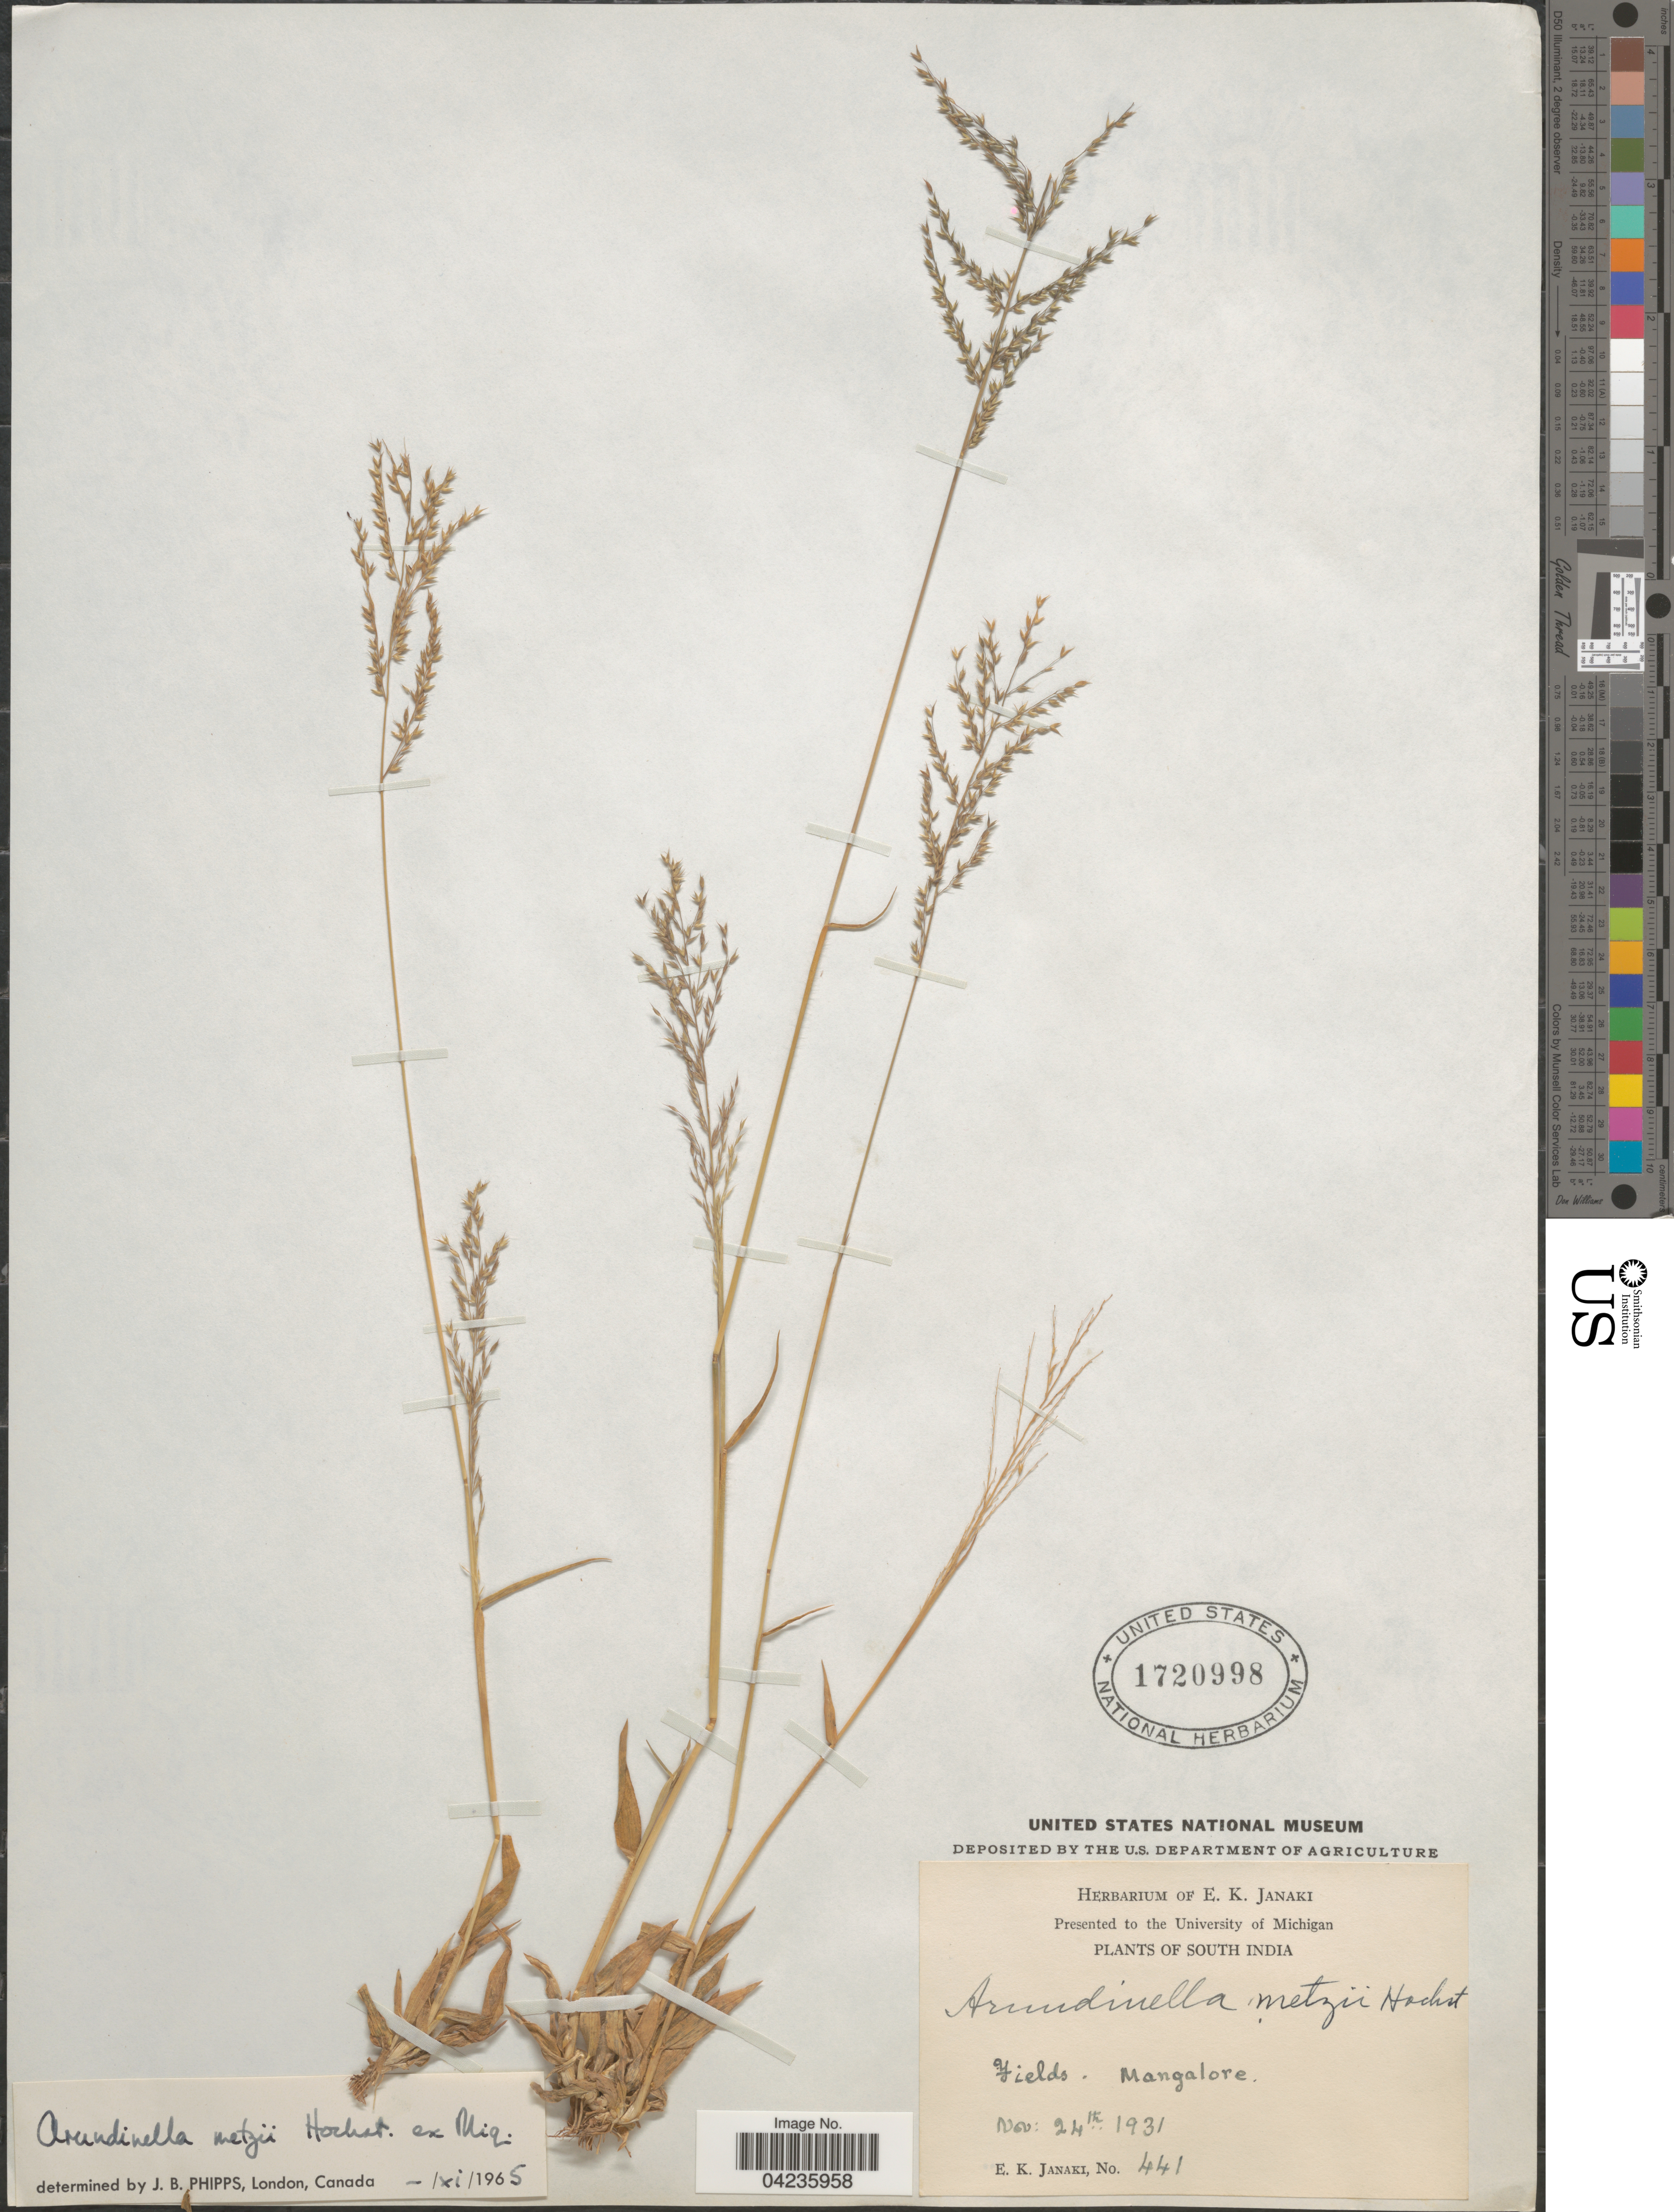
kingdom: Plantae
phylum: Tracheophyta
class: Liliopsida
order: Poales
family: Poaceae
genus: Arundinella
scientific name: Arundinella metzii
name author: Hochst. in Miq.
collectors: E. Janaki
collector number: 441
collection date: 1931-11-24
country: India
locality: South India. Fields. Mangalore.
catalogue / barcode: US 1720998